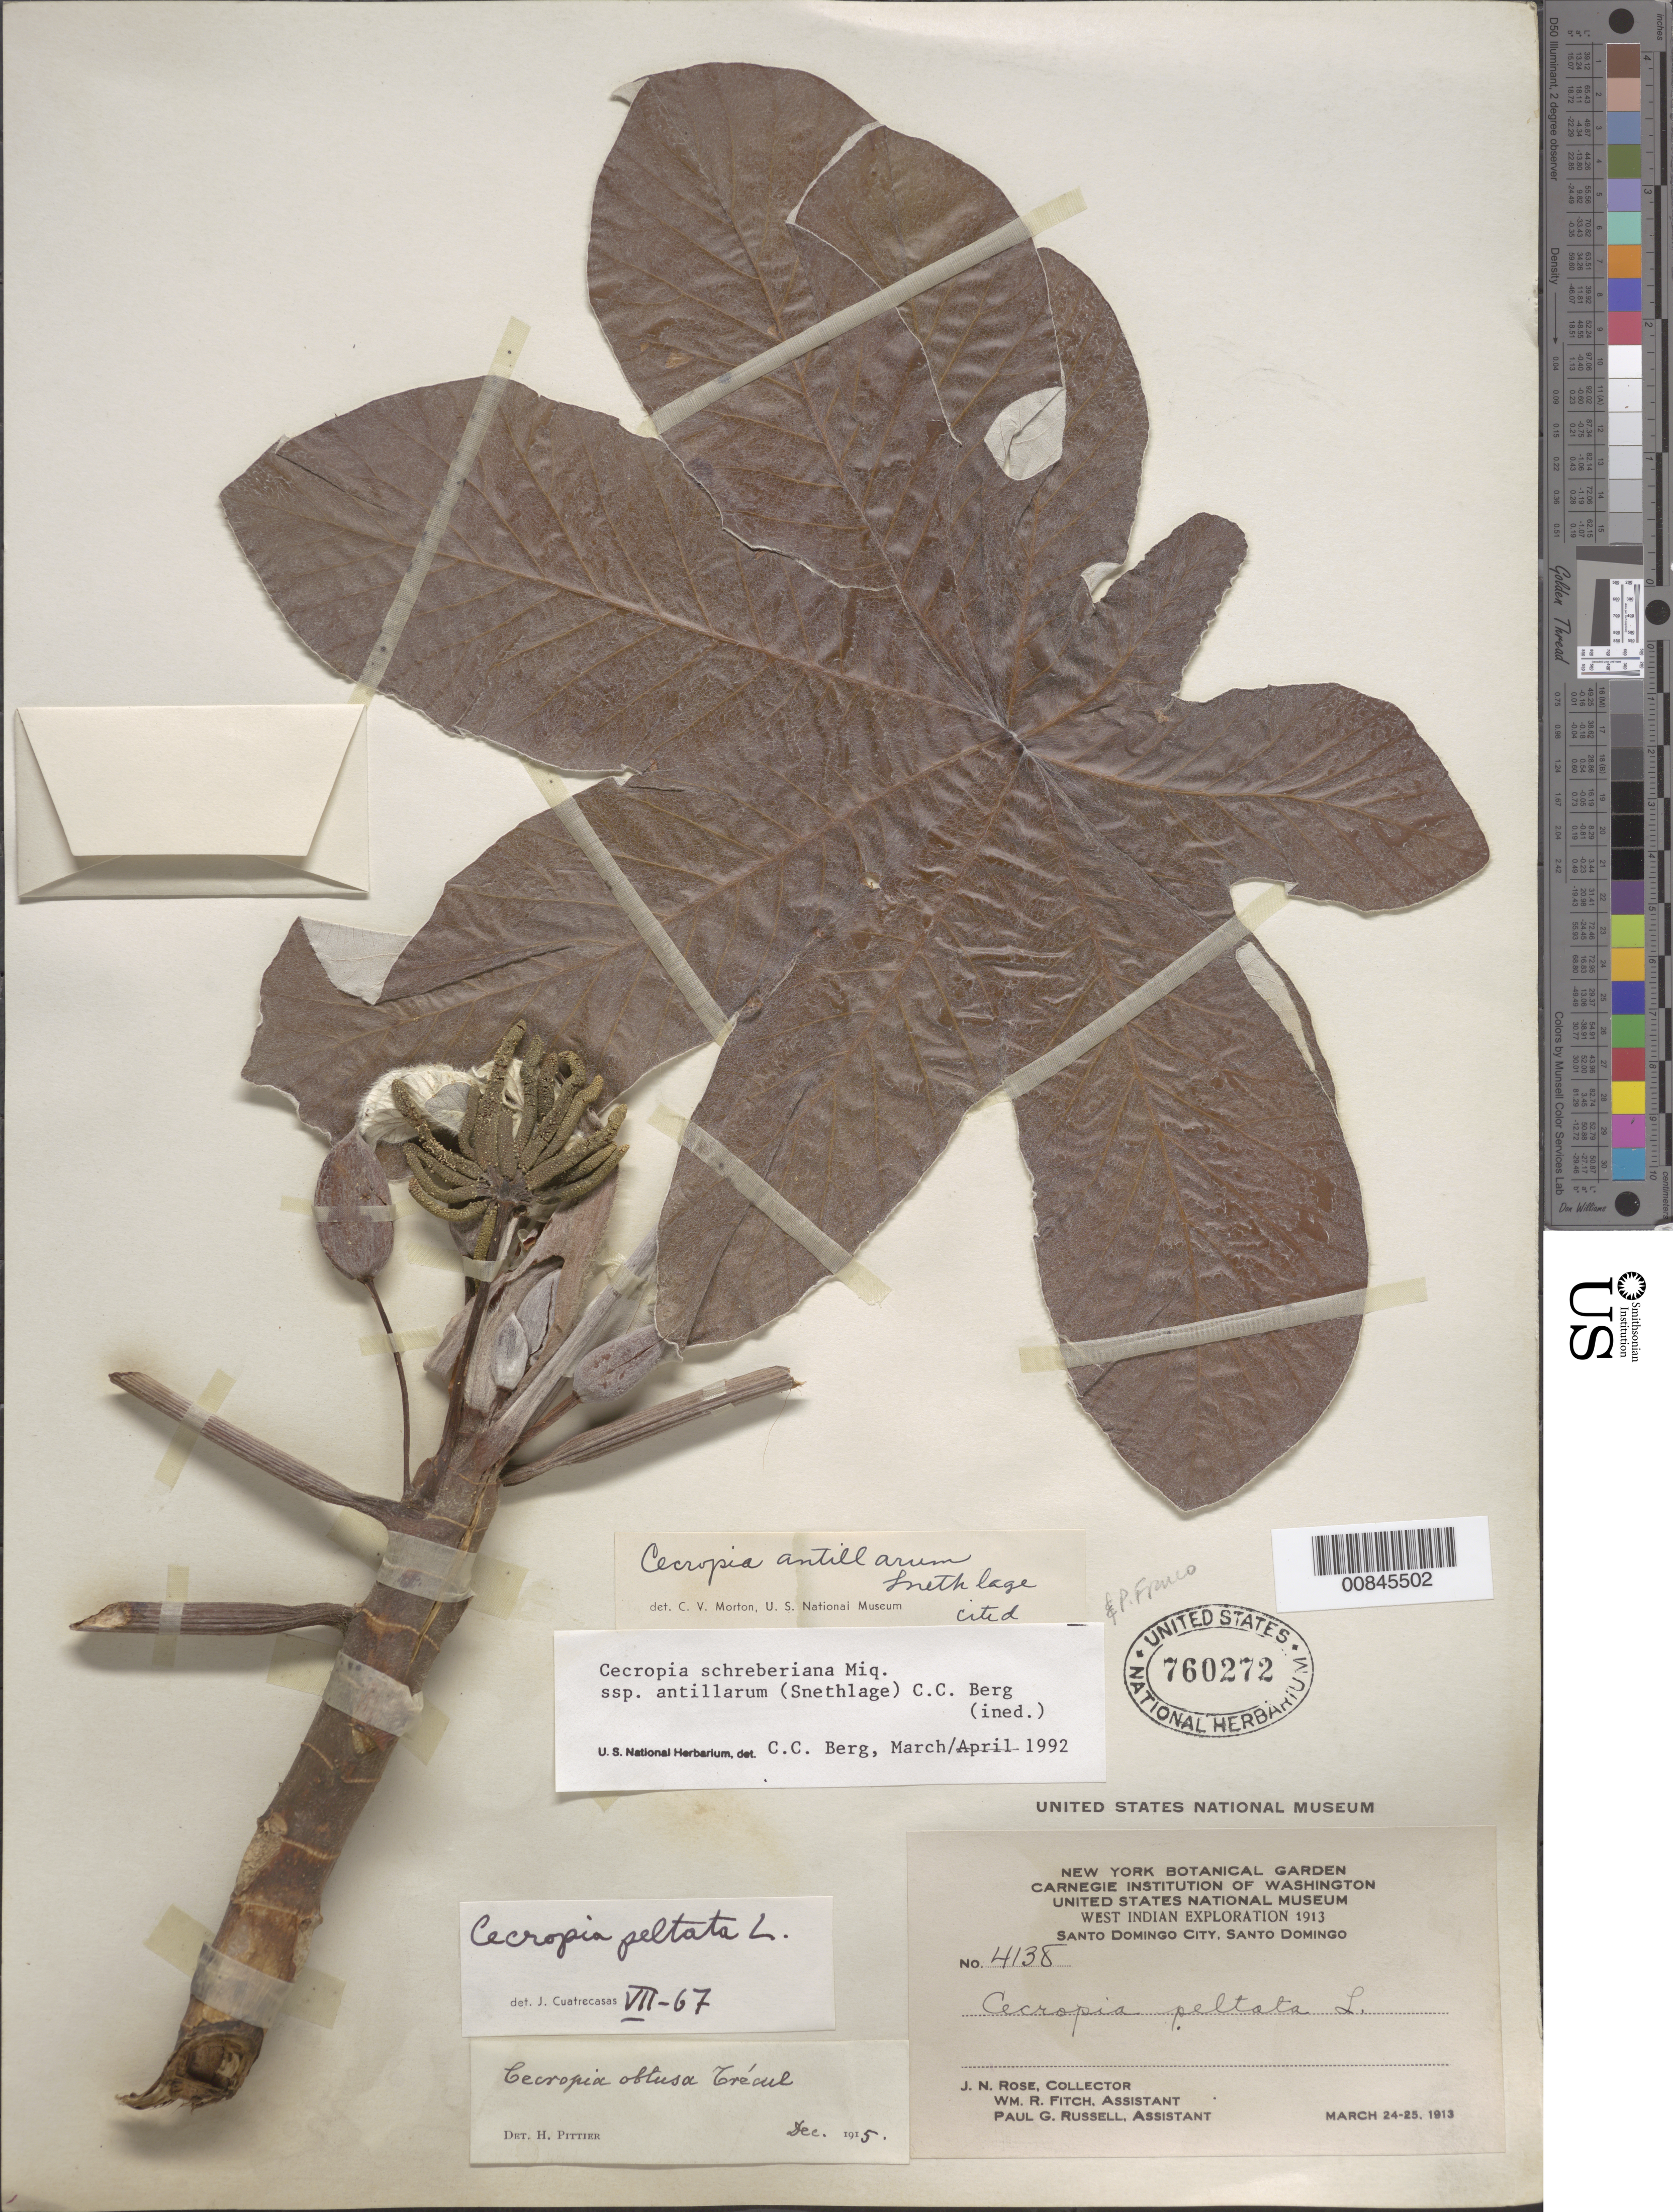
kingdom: Plantae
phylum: Tracheophyta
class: Magnoliopsida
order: Rosales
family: Urticaceae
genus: Cecropia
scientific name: Cecropia schreberiana subsp. antillarum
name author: (Snethl.) C.C. Berg & P. Franco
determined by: Berg, C. C.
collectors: J. N. Rose, W. R. Fitch & P. G. Russell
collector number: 4138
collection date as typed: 24 Mar 1913 to 25 Mar 1913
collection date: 1913-03-24/1913-03-25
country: Dominican Republic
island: Hispaniola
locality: Santo Domingo City, Santo Domingo.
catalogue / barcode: US 760272